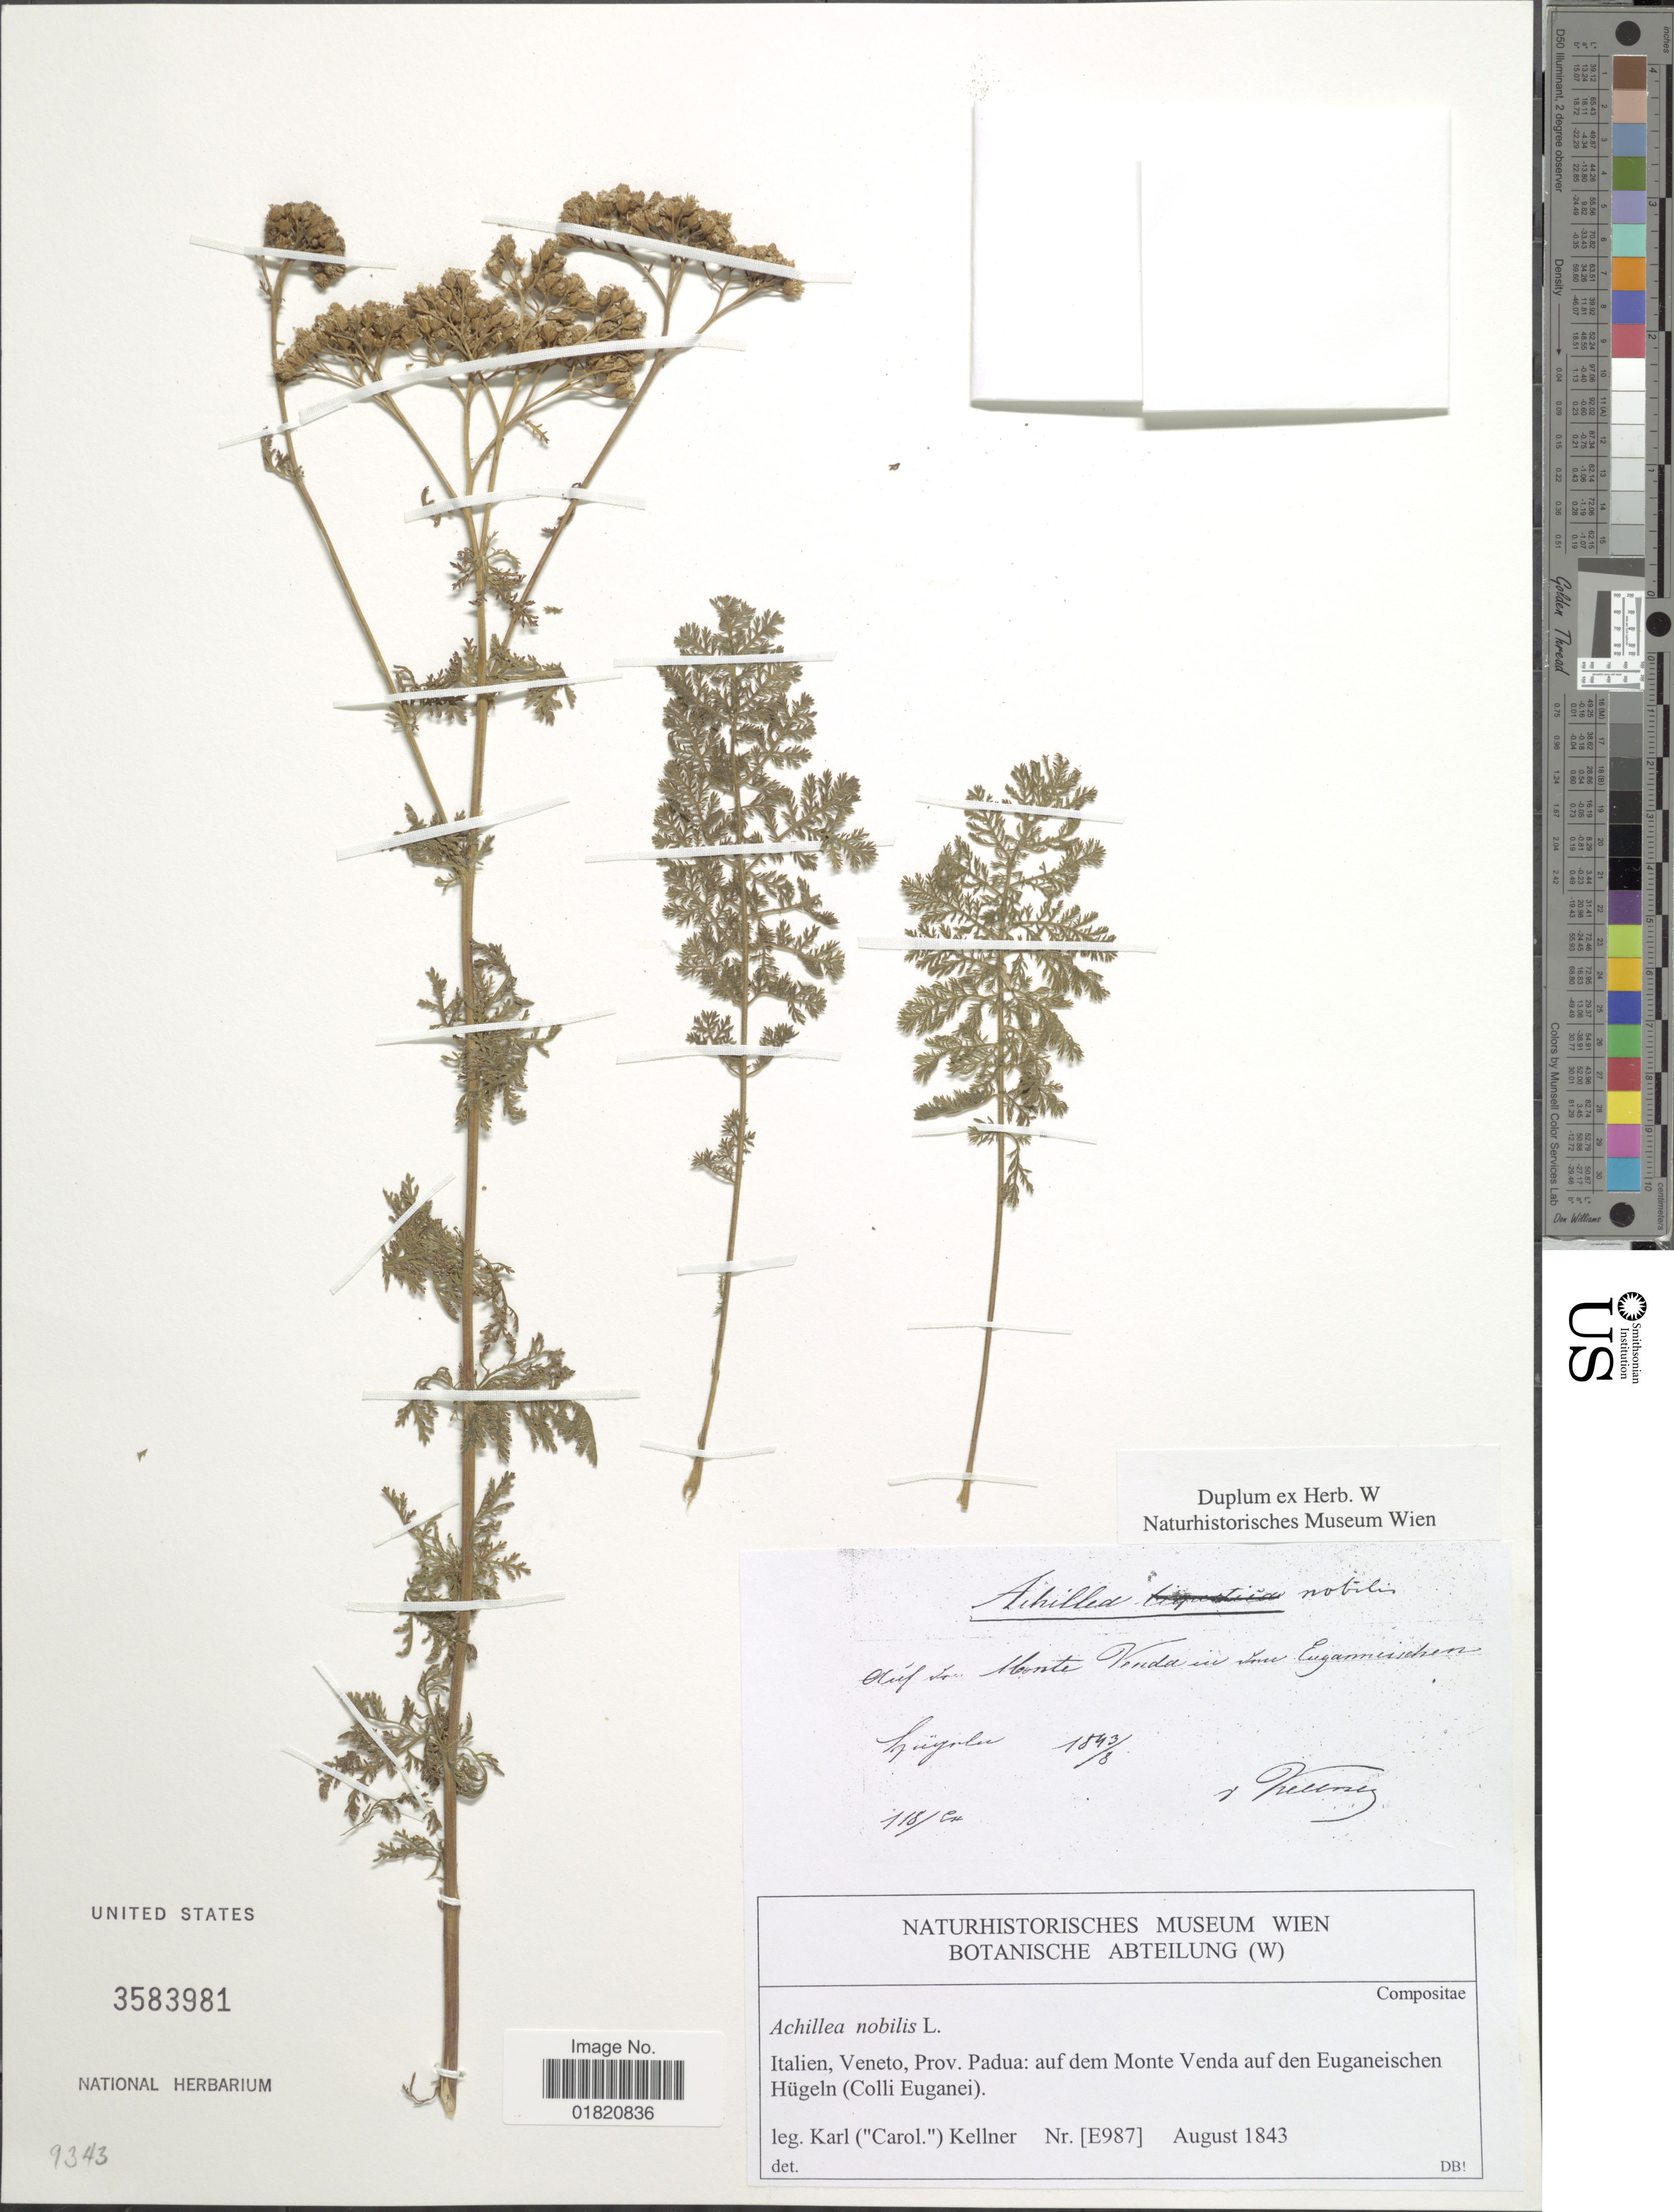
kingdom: Plantae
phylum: Tracheophyta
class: Magnoliopsida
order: Asterales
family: Asteraceae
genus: Achillea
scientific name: Achillea nobilis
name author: L.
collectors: K. Kellner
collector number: E987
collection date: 1843-08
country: Italy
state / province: Veneto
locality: Prov. Padua: auf dem Monte Venda auf den Euganeischen Hügeln (Colli Euganei)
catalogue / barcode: US 3583981